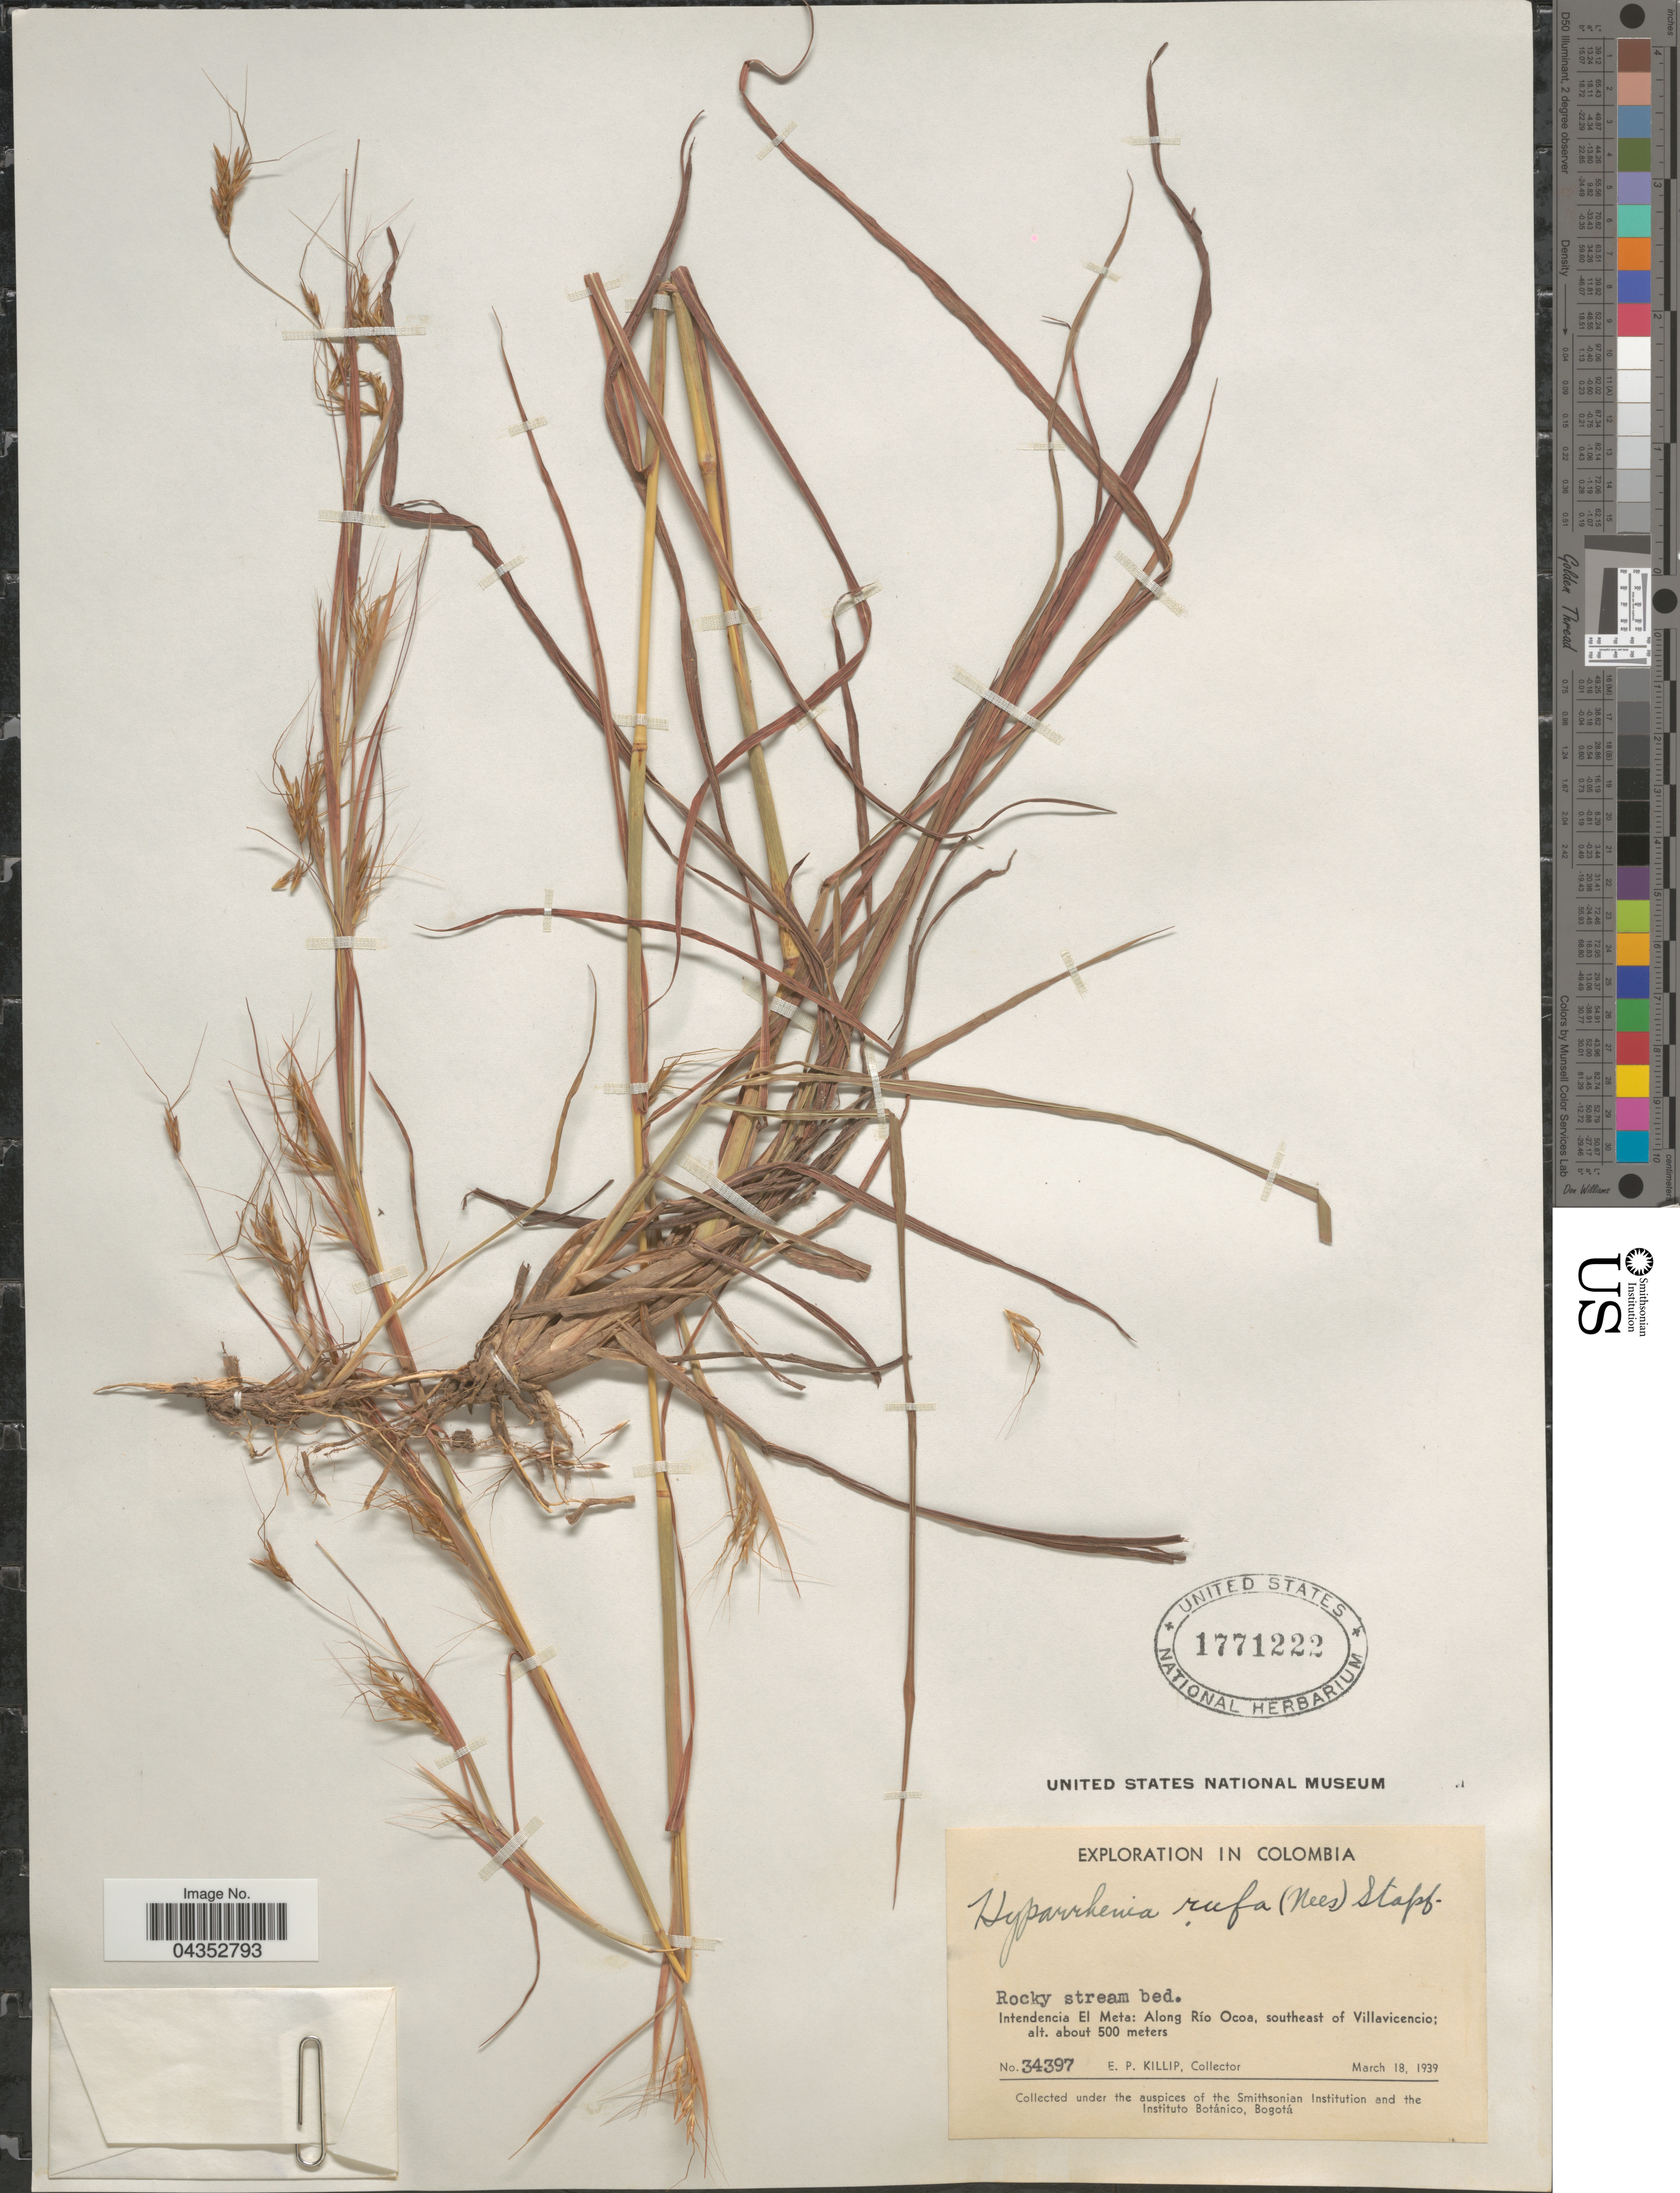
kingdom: Plantae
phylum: Tracheophyta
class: Liliopsida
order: Poales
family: Poaceae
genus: Hyparrhenia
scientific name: Hyparrhenia rufa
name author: (Nees) Stapf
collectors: E. P. Killip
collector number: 34397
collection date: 1939-03-18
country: Colombia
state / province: Meta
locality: Exploration in Colombia. Intendencia El Meta: Along Río Ocoa, southeast of Villavicencio.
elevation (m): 500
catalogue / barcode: US 1771222